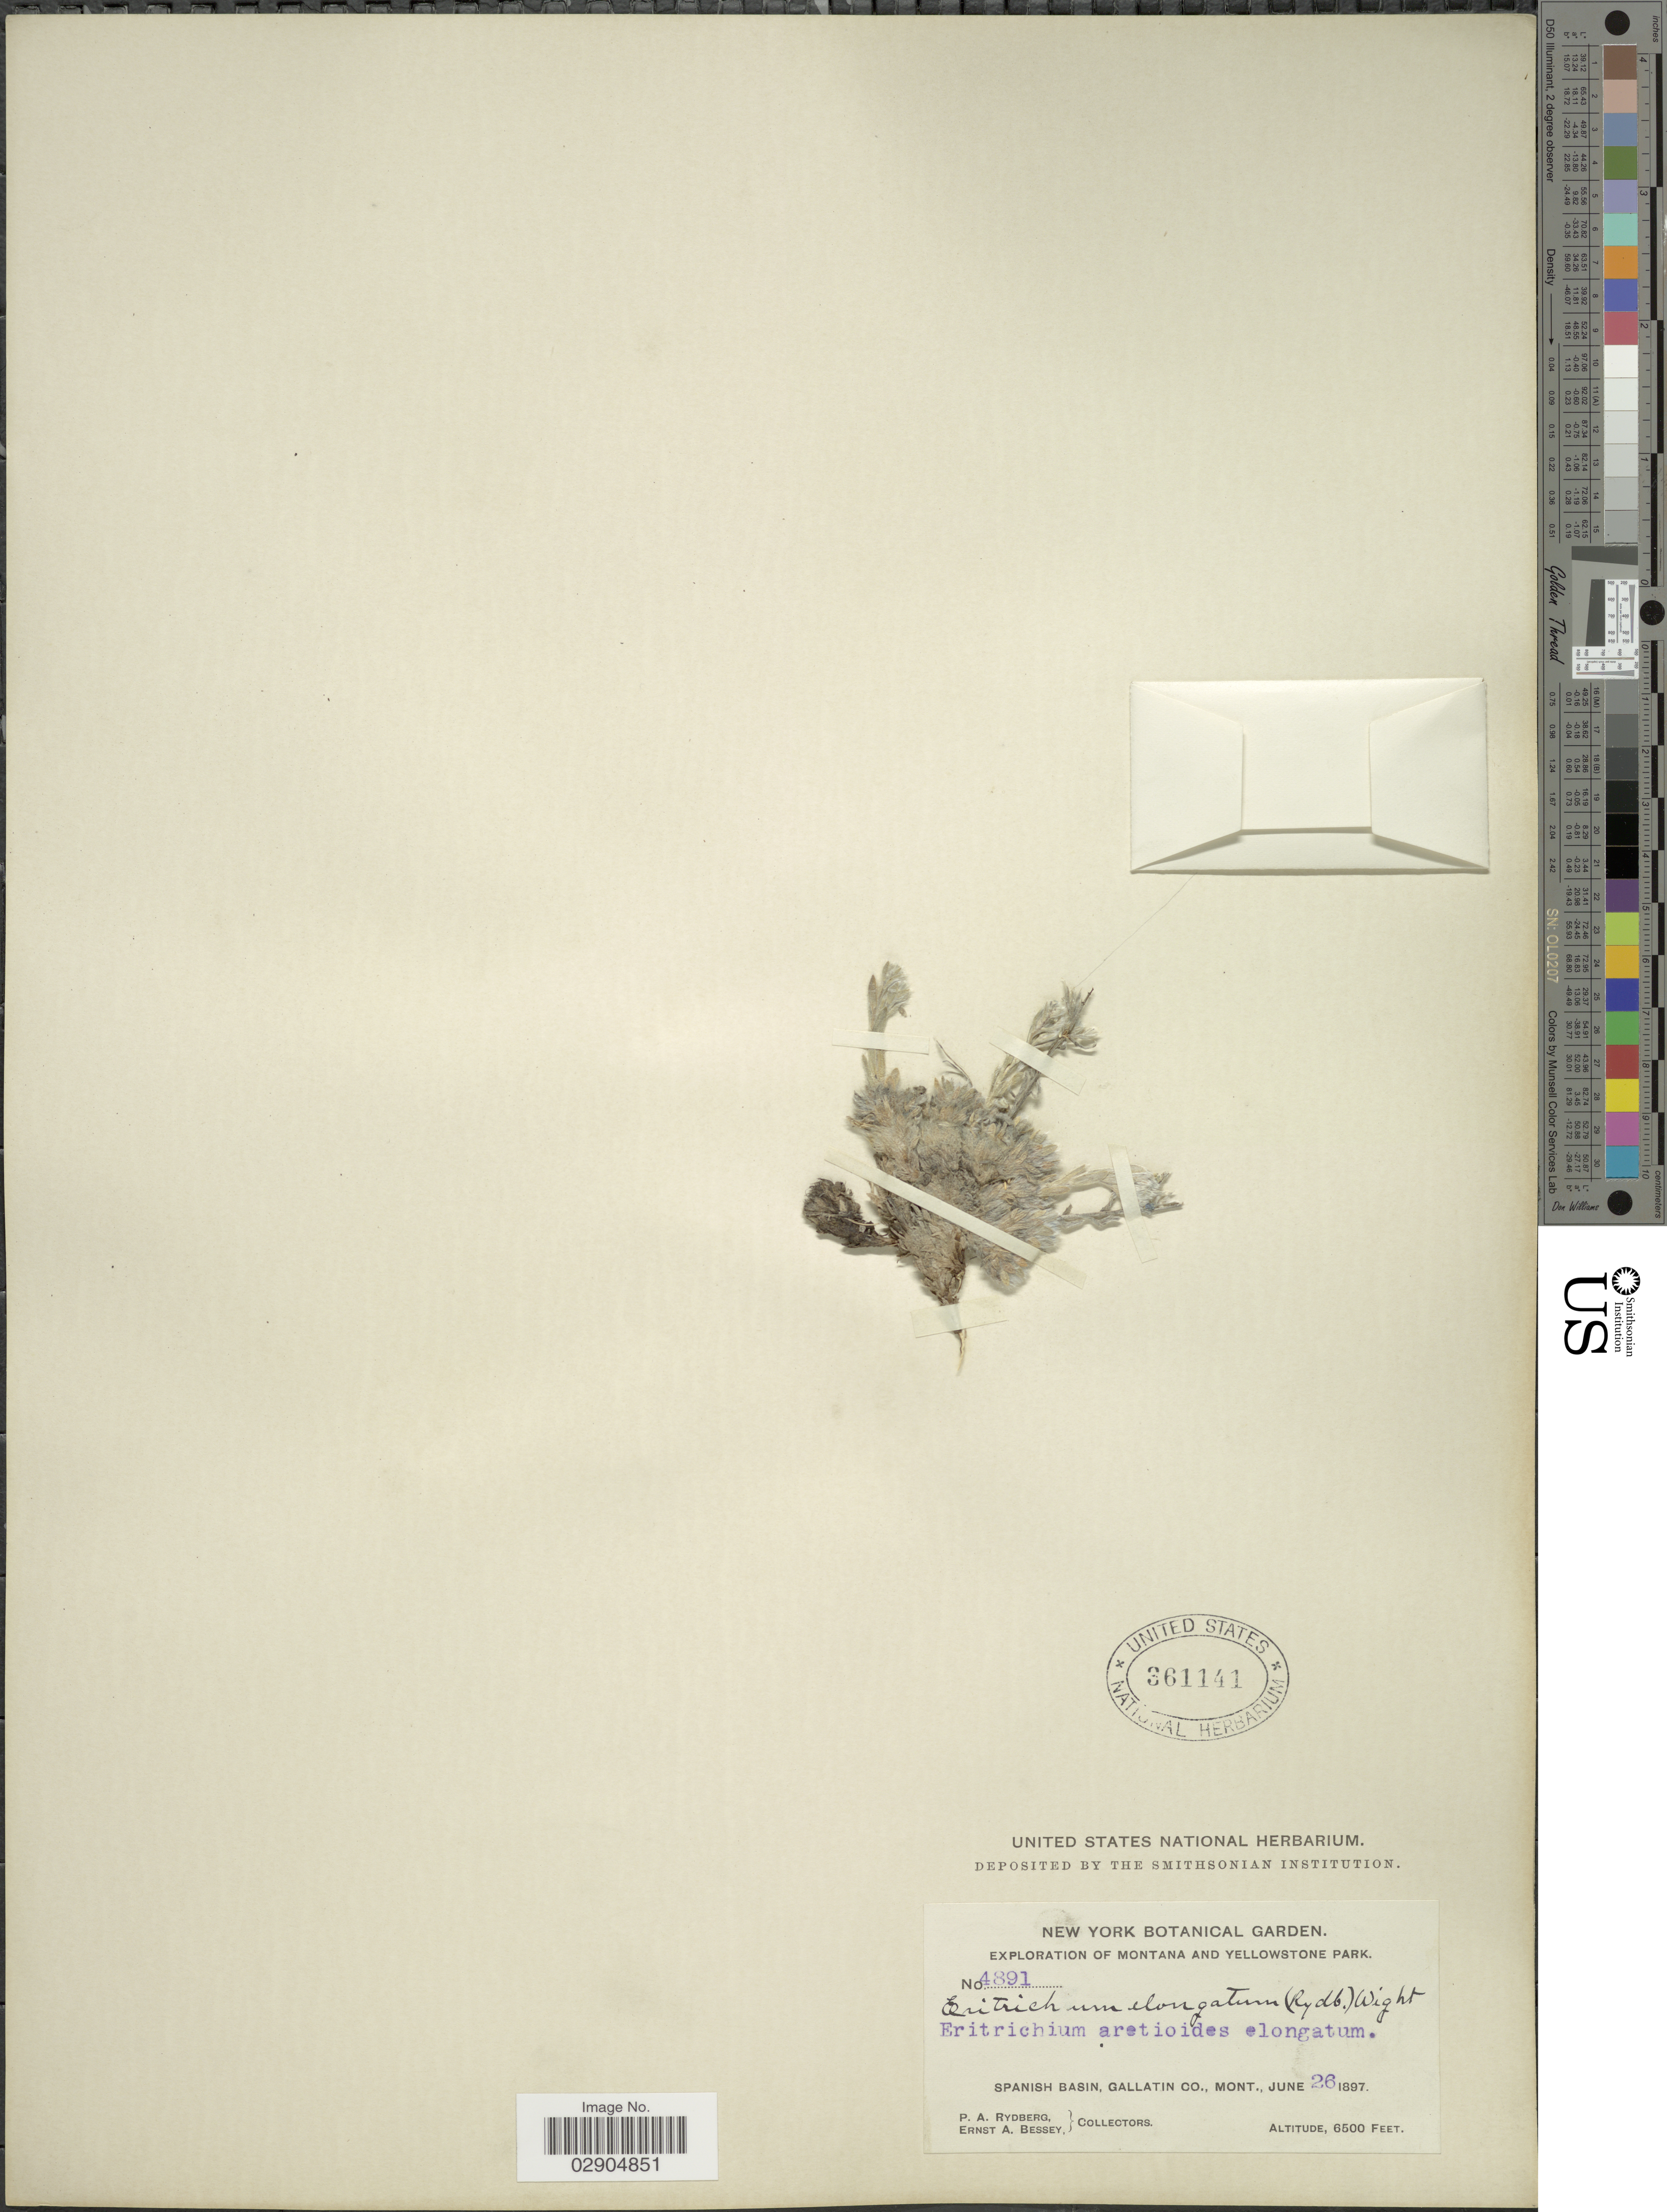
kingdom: Plantae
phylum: Tracheophyta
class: Magnoliopsida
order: Boraginales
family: Boraginaceae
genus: Eritrichium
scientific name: Eritrichium elongatum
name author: (Rydb.) W. Wight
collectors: P. A. Rydberg & E. A. Bessey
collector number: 4891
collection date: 1897-06-26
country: United States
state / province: Montana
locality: Spanish Basin, Gallatin Co., Mont.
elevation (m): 1981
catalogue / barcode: US 361141